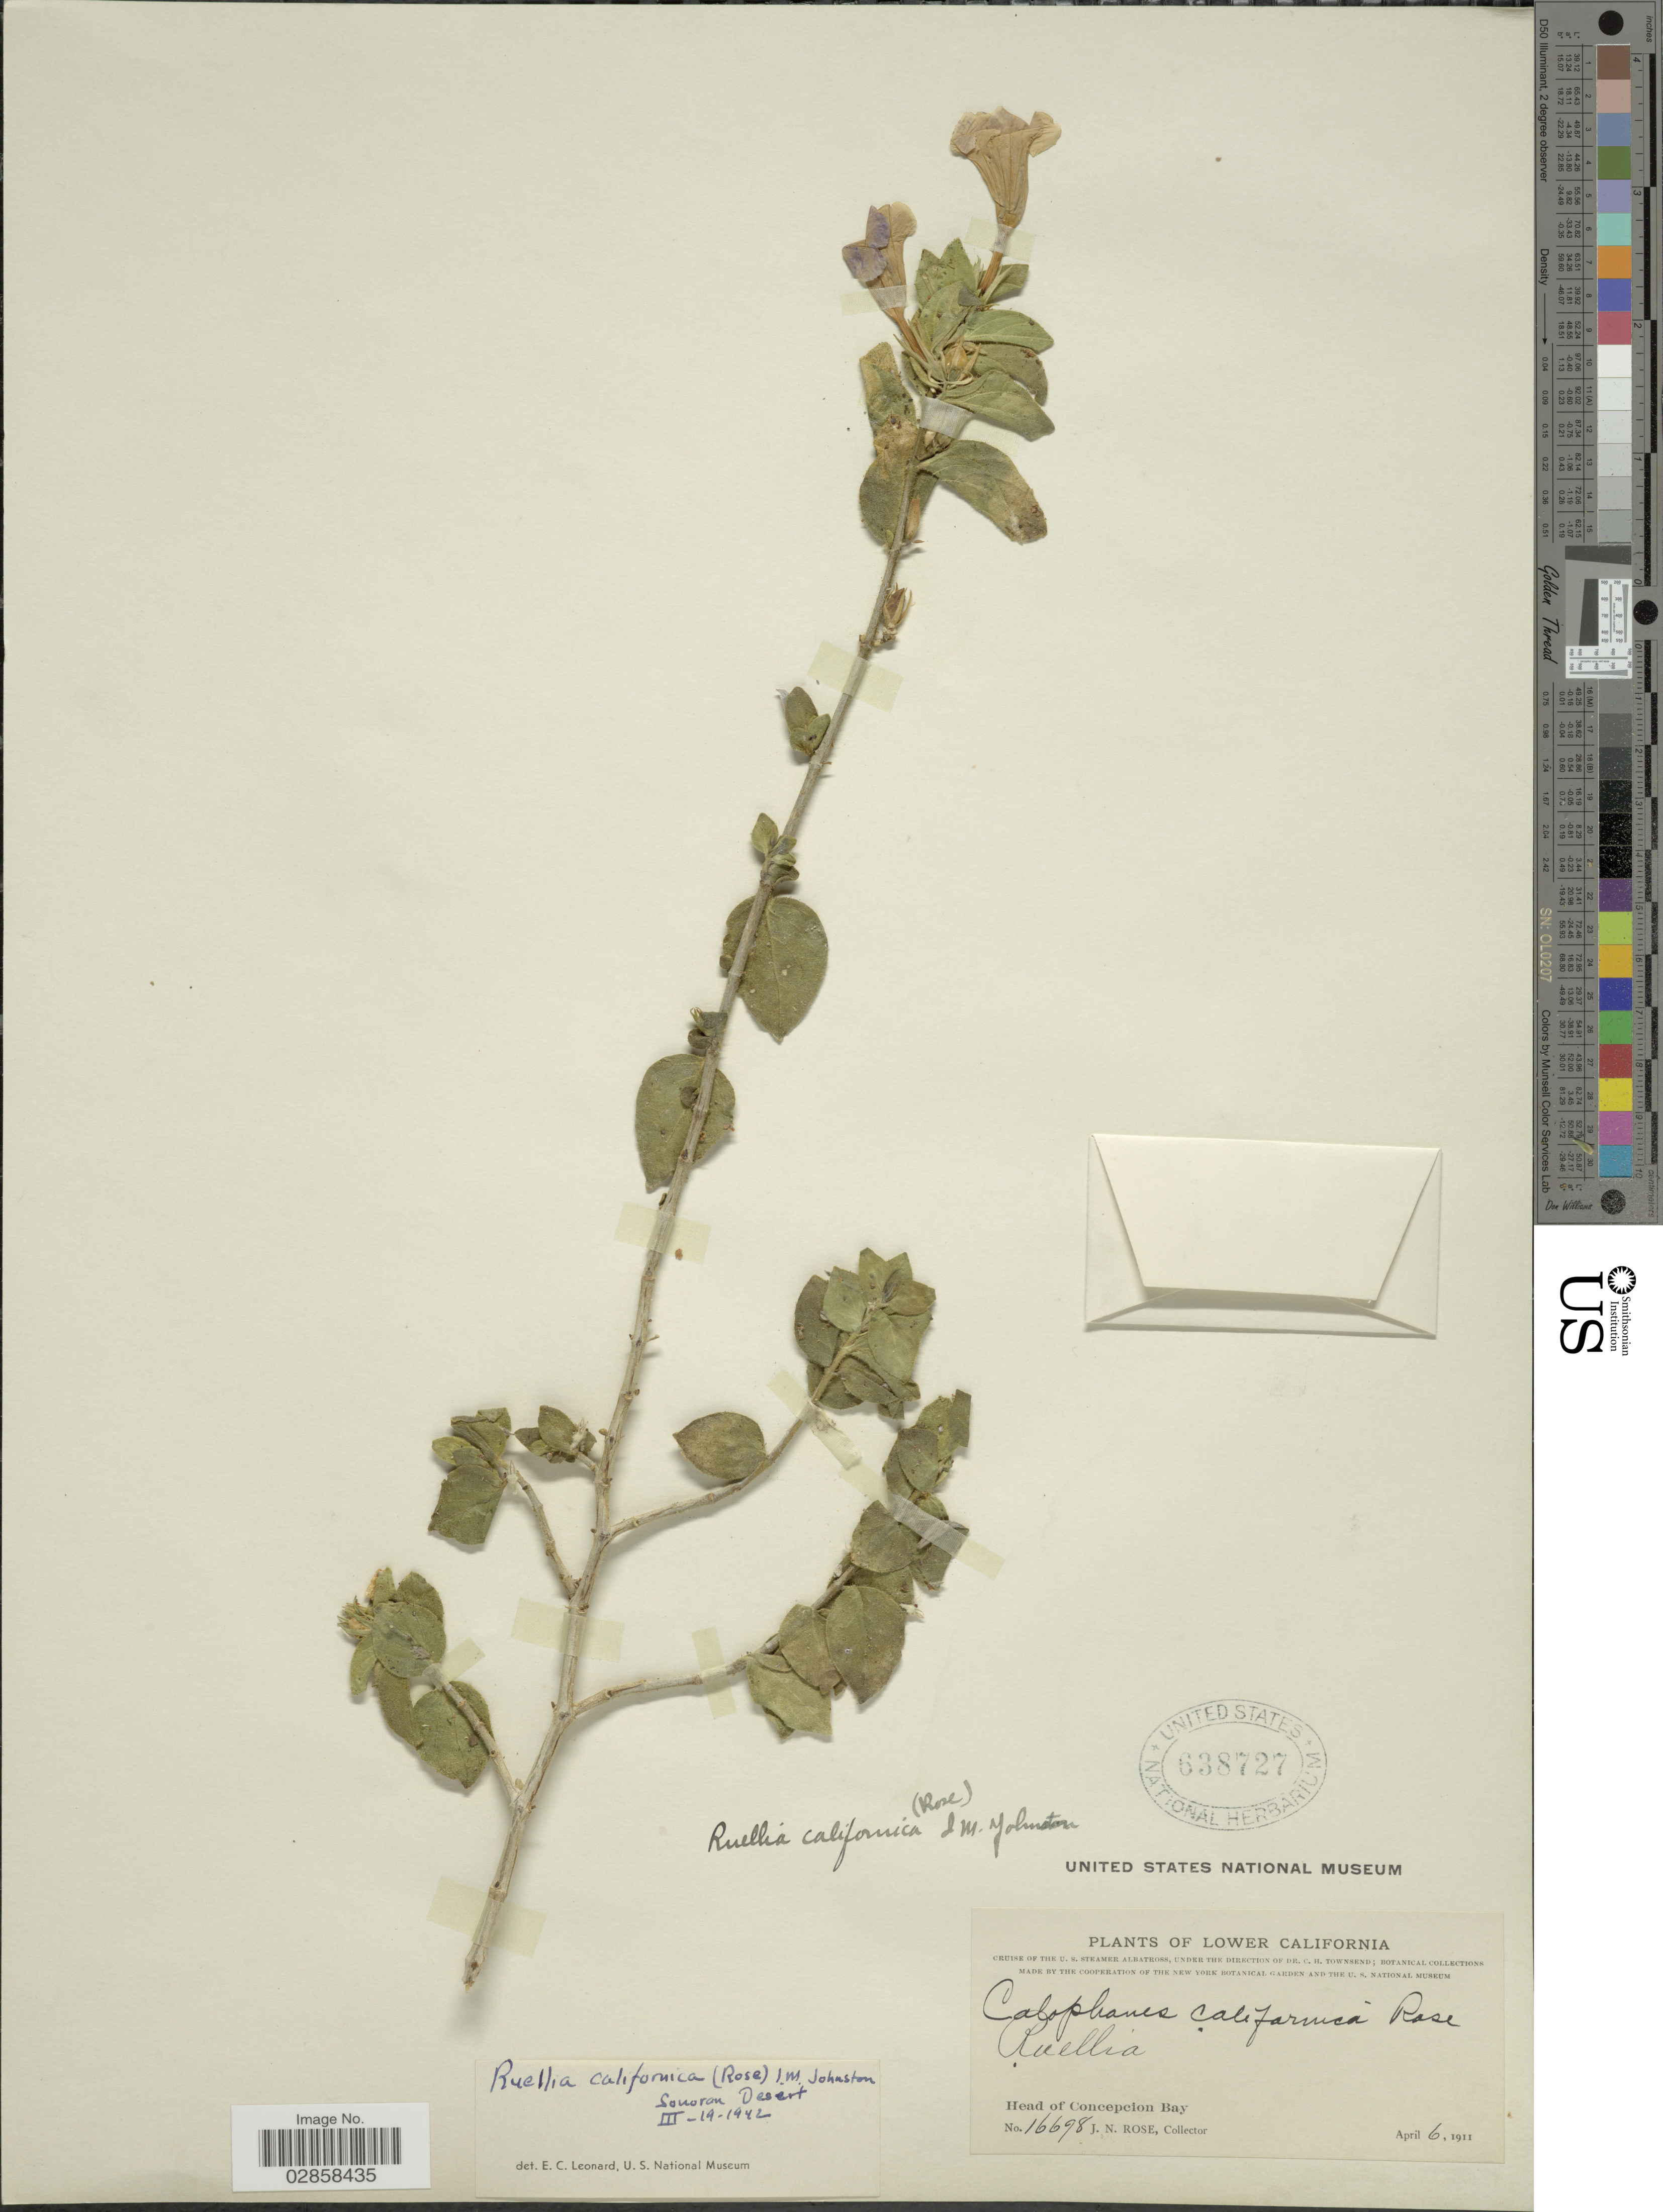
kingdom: Plantae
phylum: Tracheophyta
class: Magnoliopsida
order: Lamiales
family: Acanthaceae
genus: Ruellia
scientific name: Ruellia californica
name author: (Rose) I.M. Johnst.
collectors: J. N. Rose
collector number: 16698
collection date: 1911-04-06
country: Mexico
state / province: Baja California Sur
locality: Lower California. Head of Concepcion Bay.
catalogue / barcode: US 638727